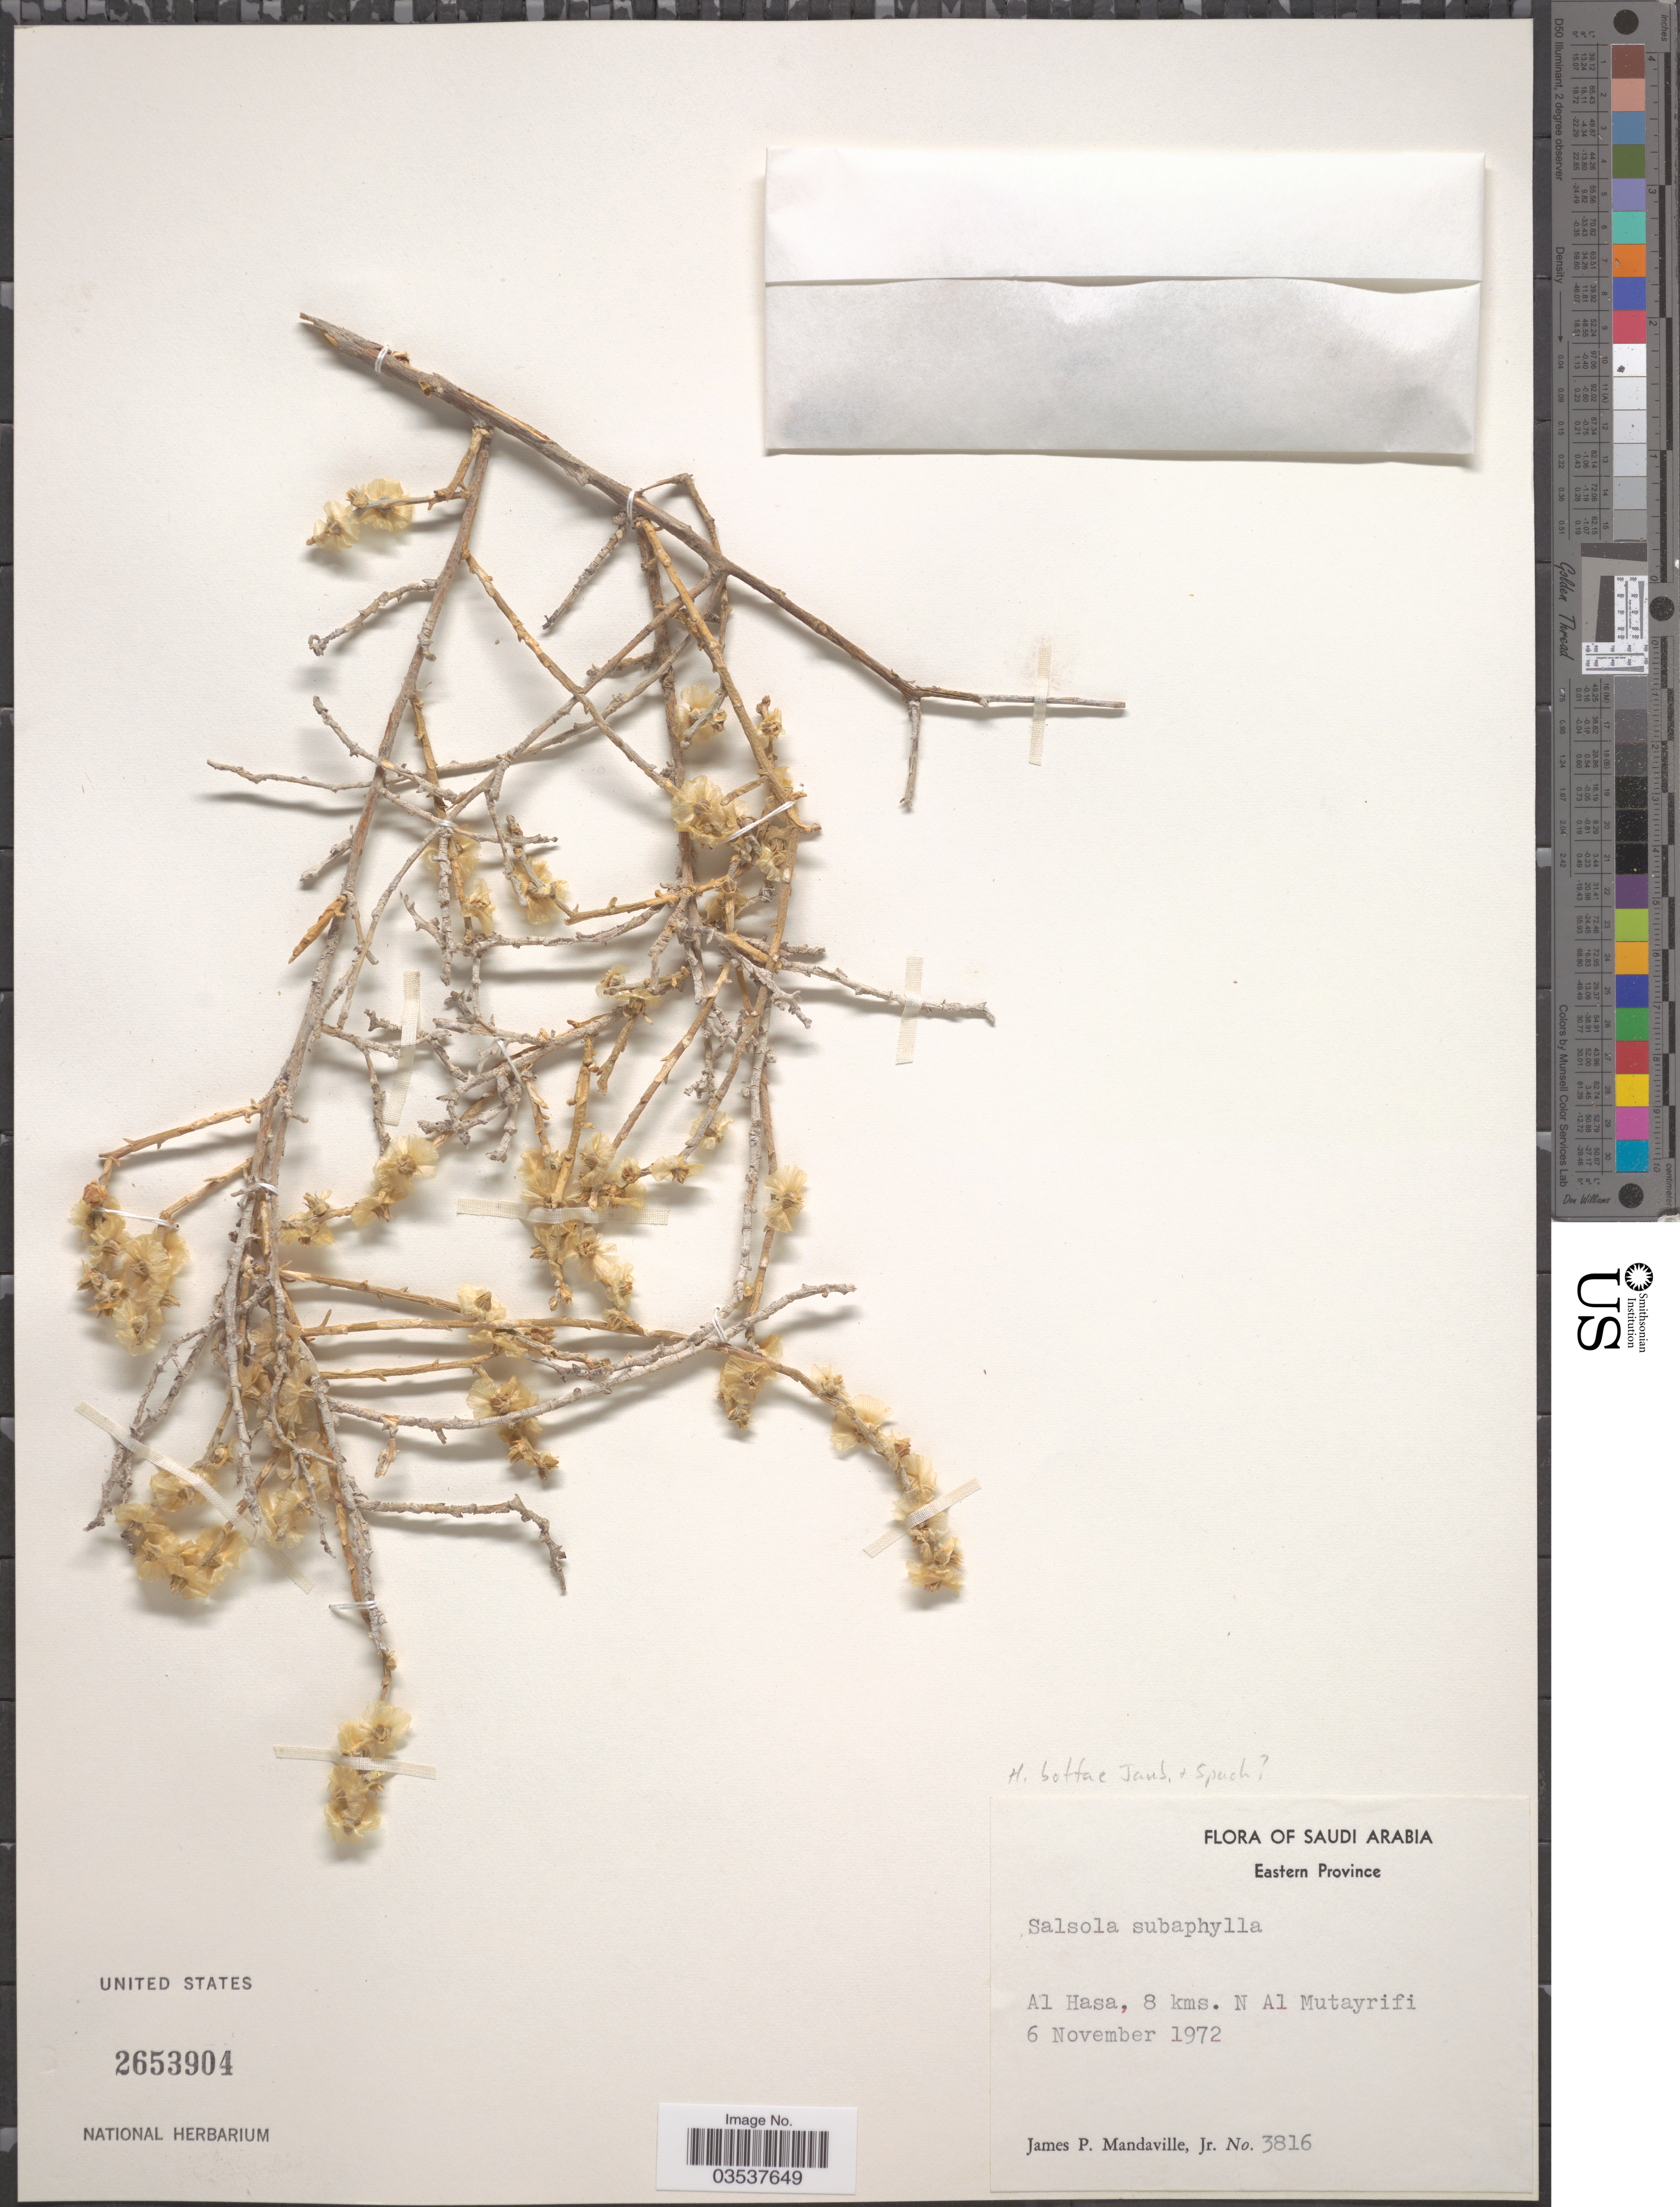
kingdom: Plantae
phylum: Tracheophyta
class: Magnoliopsida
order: Caryophyllales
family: Amaranthaceae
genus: Halothamnus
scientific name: Halothamnus sp.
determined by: Strong, Mark T., (BOT), Smithsonian Institution - National Museum of Natural History (UNITED STATES)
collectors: J. Mandaville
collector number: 3816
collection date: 1972-11-06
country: Saudi Arabia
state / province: Ash Sharqiyah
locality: Eastern Province. Al Hasa, 8 kms. N Al Mutayrifi.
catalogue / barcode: US 2653904